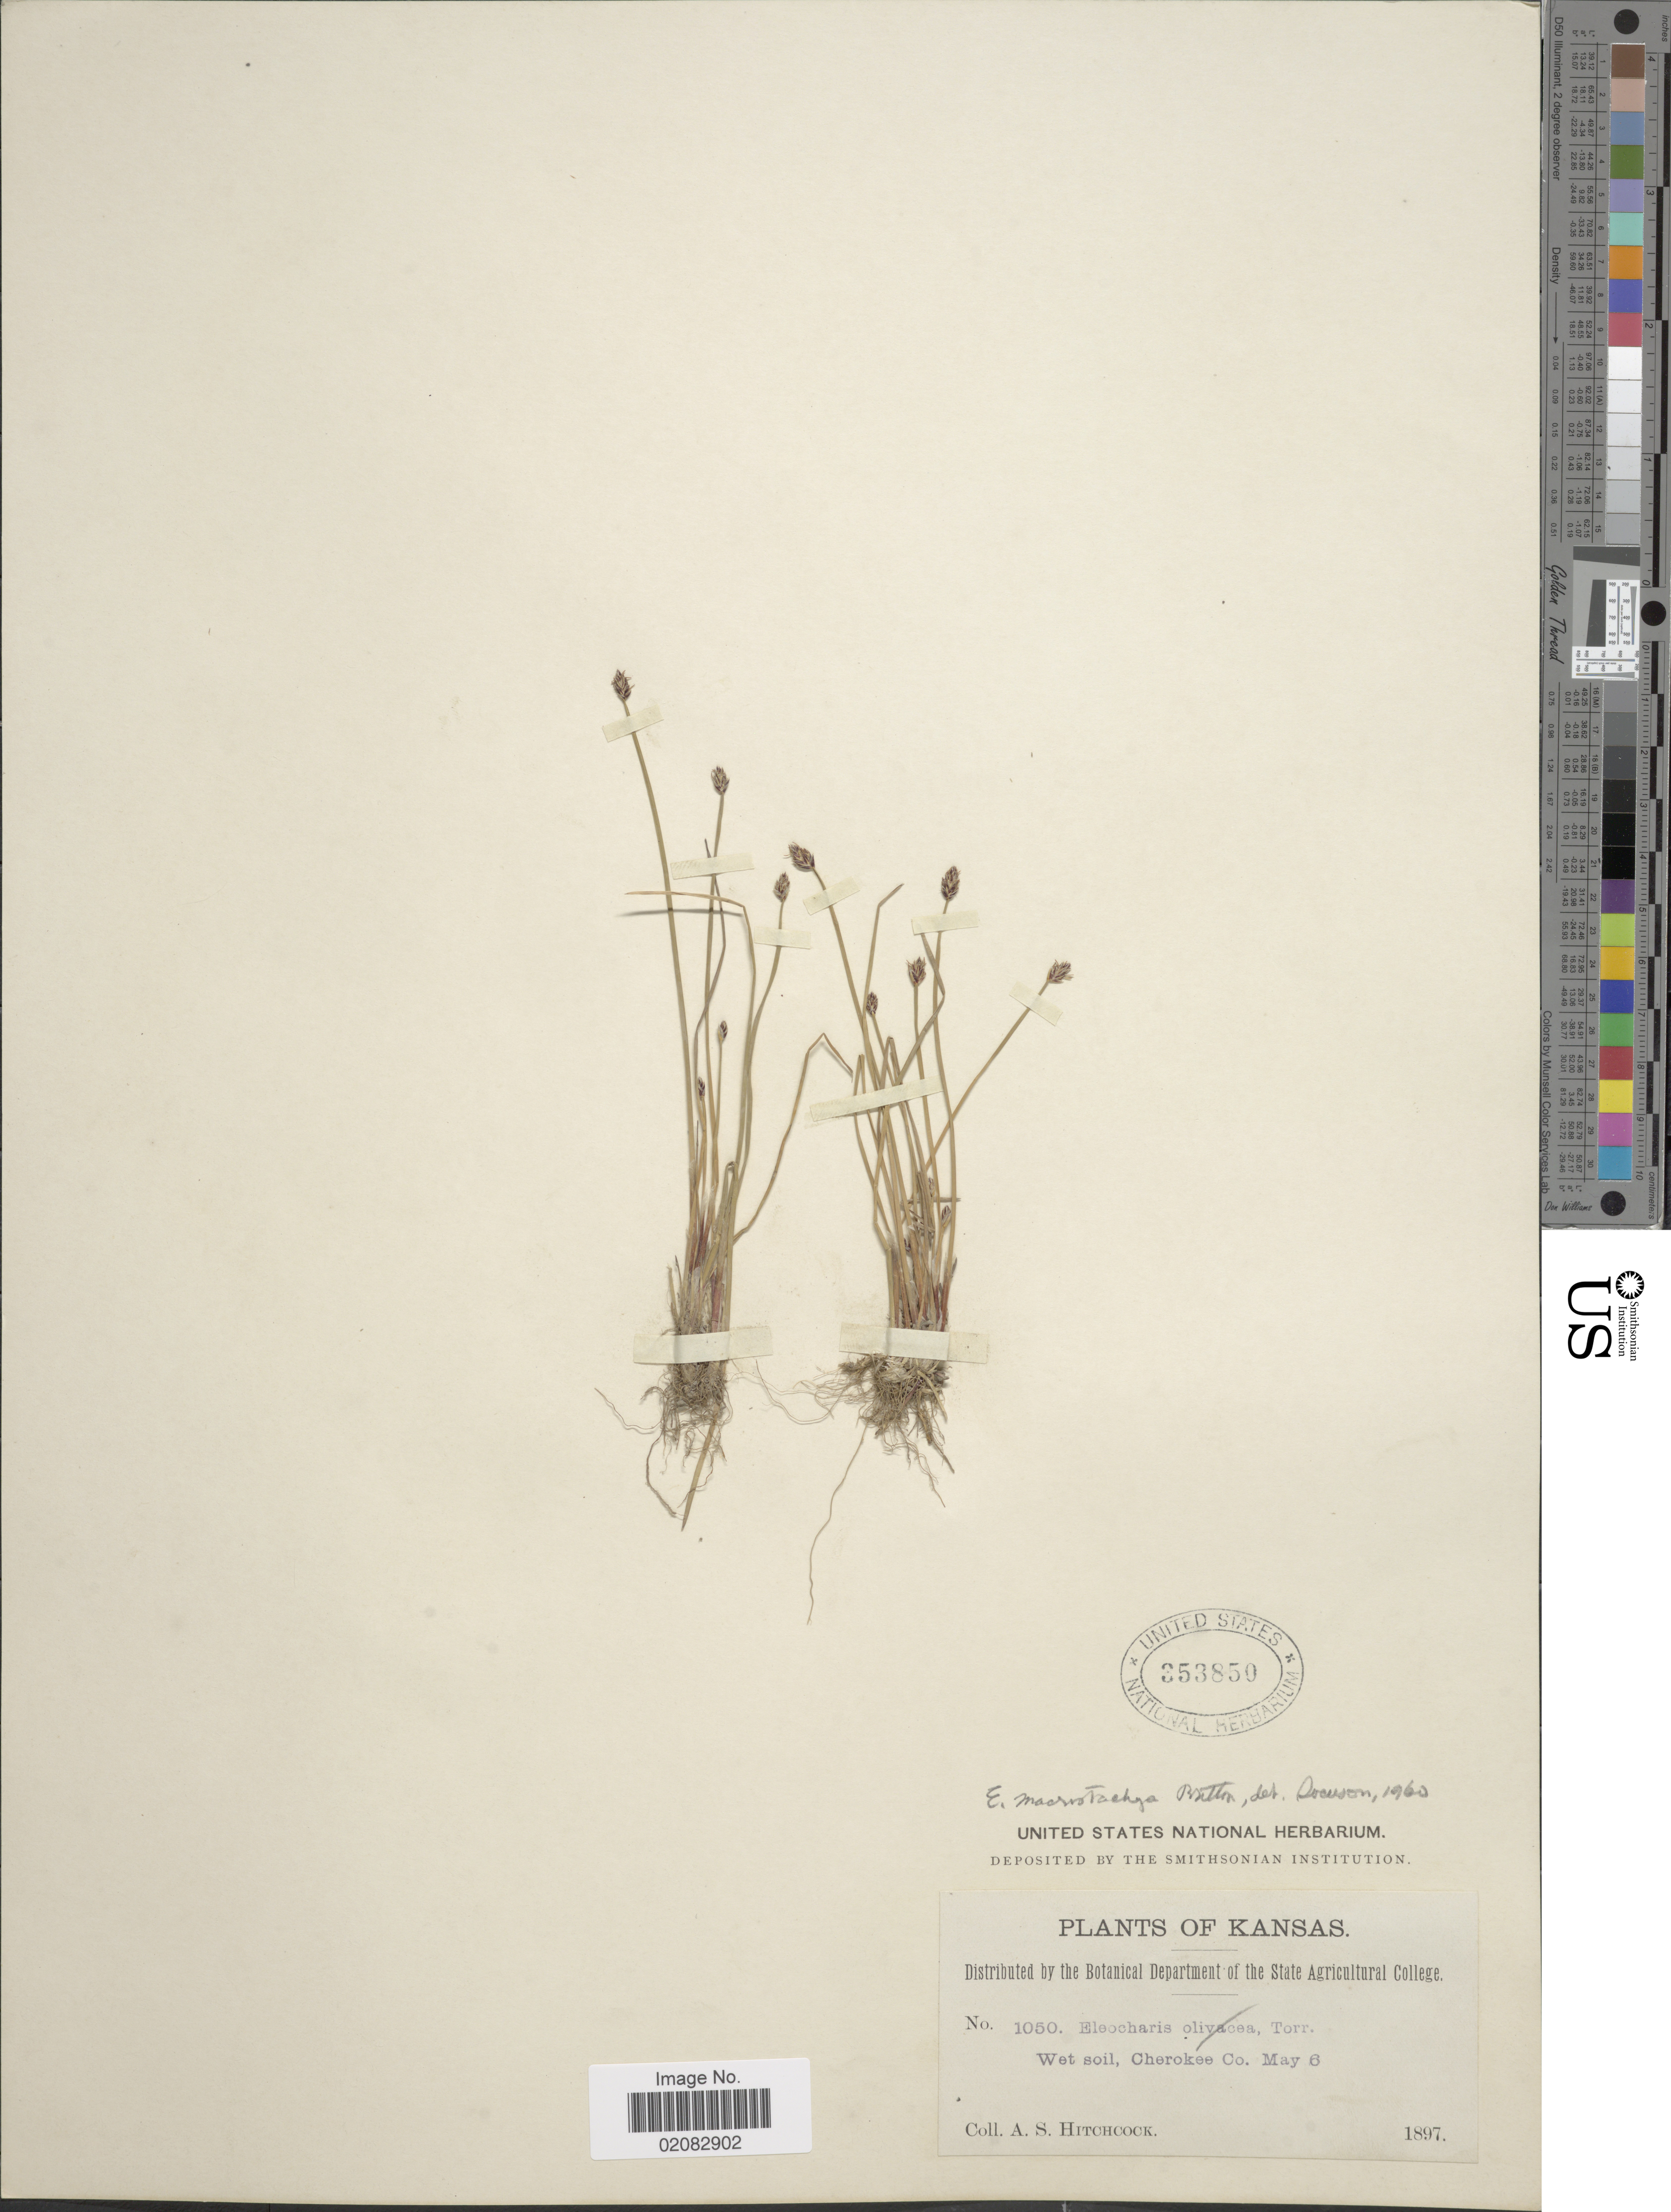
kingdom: Plantae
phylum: Tracheophyta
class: Liliopsida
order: Poales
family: Cyperaceae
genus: Eleocharis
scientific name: Eleocharis macrostachya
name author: Britton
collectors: A. S. Hitchcock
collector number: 1050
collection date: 1897-05-06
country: United States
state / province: Kansas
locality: Cherokee Co.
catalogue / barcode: US 353850